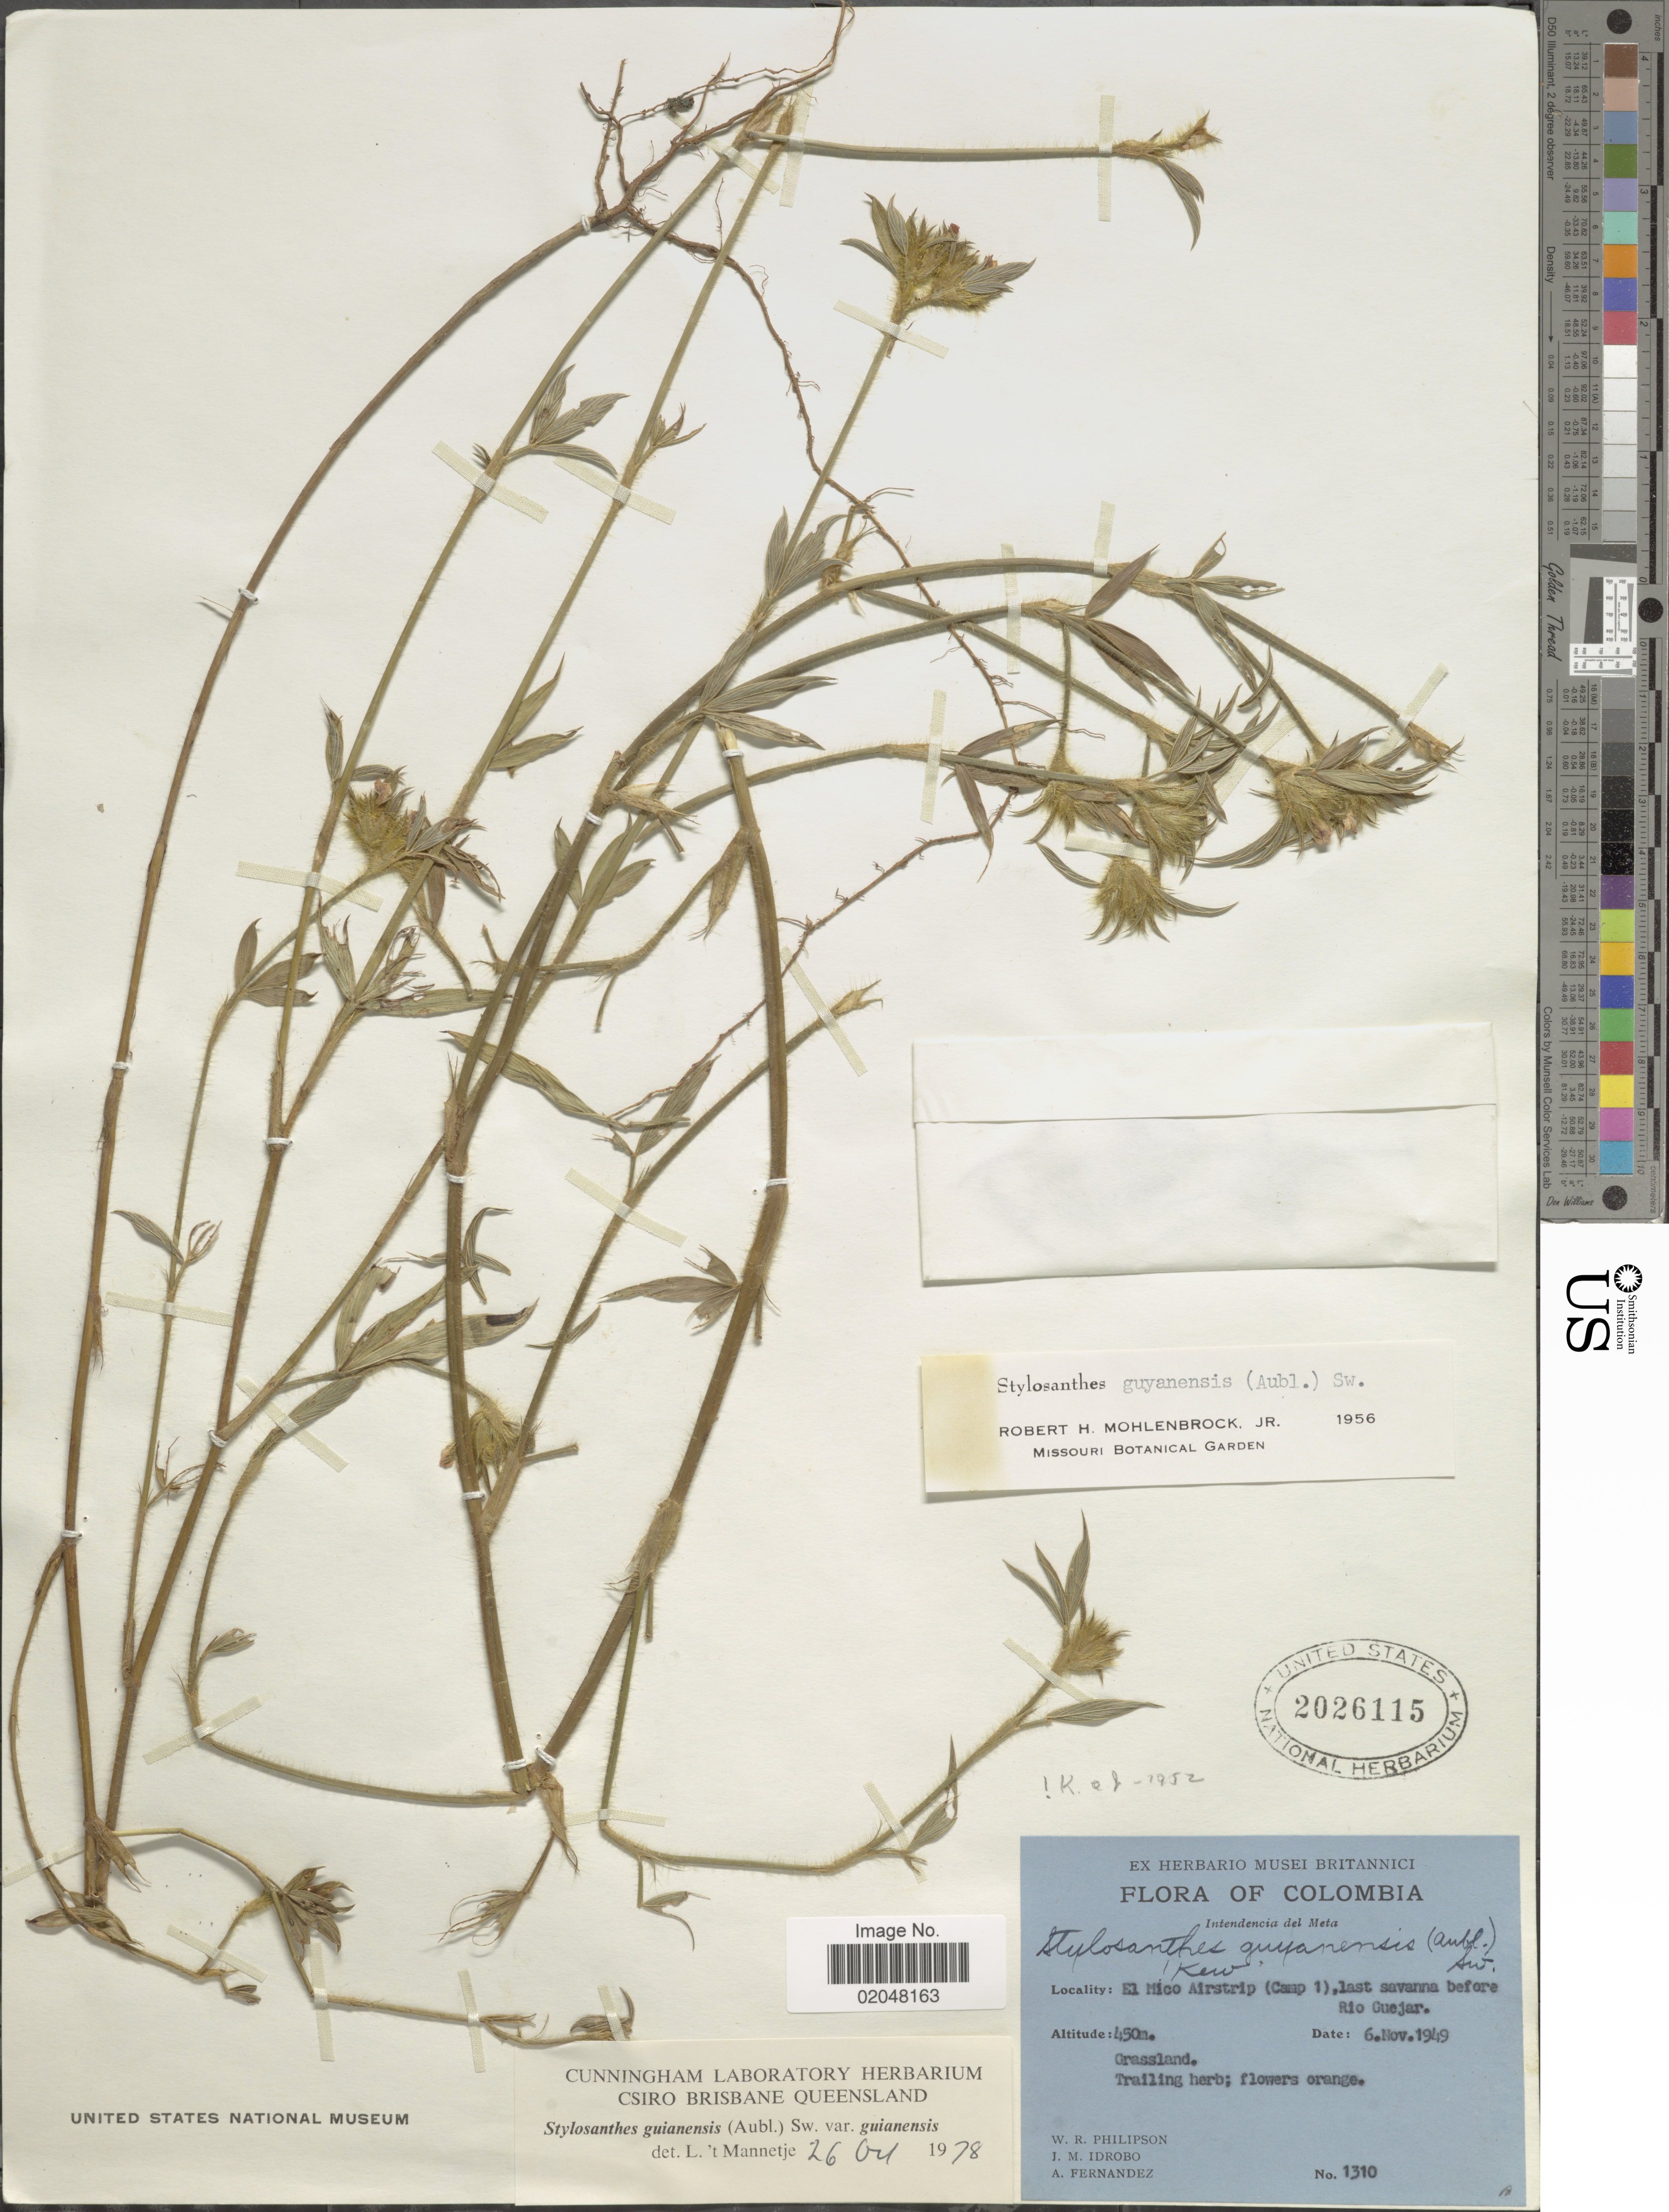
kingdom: Plantae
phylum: Tracheophyta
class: Magnoliopsida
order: Fabales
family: Fabaceae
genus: Stylosanthes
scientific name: Stylosanthes guianensis var. guianensis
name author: (Aubl.) Sw.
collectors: W. R. Philipson, J. M. Idrobo & A. Fernandez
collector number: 1310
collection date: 1949-11-06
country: Colombia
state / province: Meta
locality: Intendencia del Meta, El Mico Airstip (Camp 1), last savanna before Rio Cuejar.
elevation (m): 450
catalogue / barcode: US 2026115